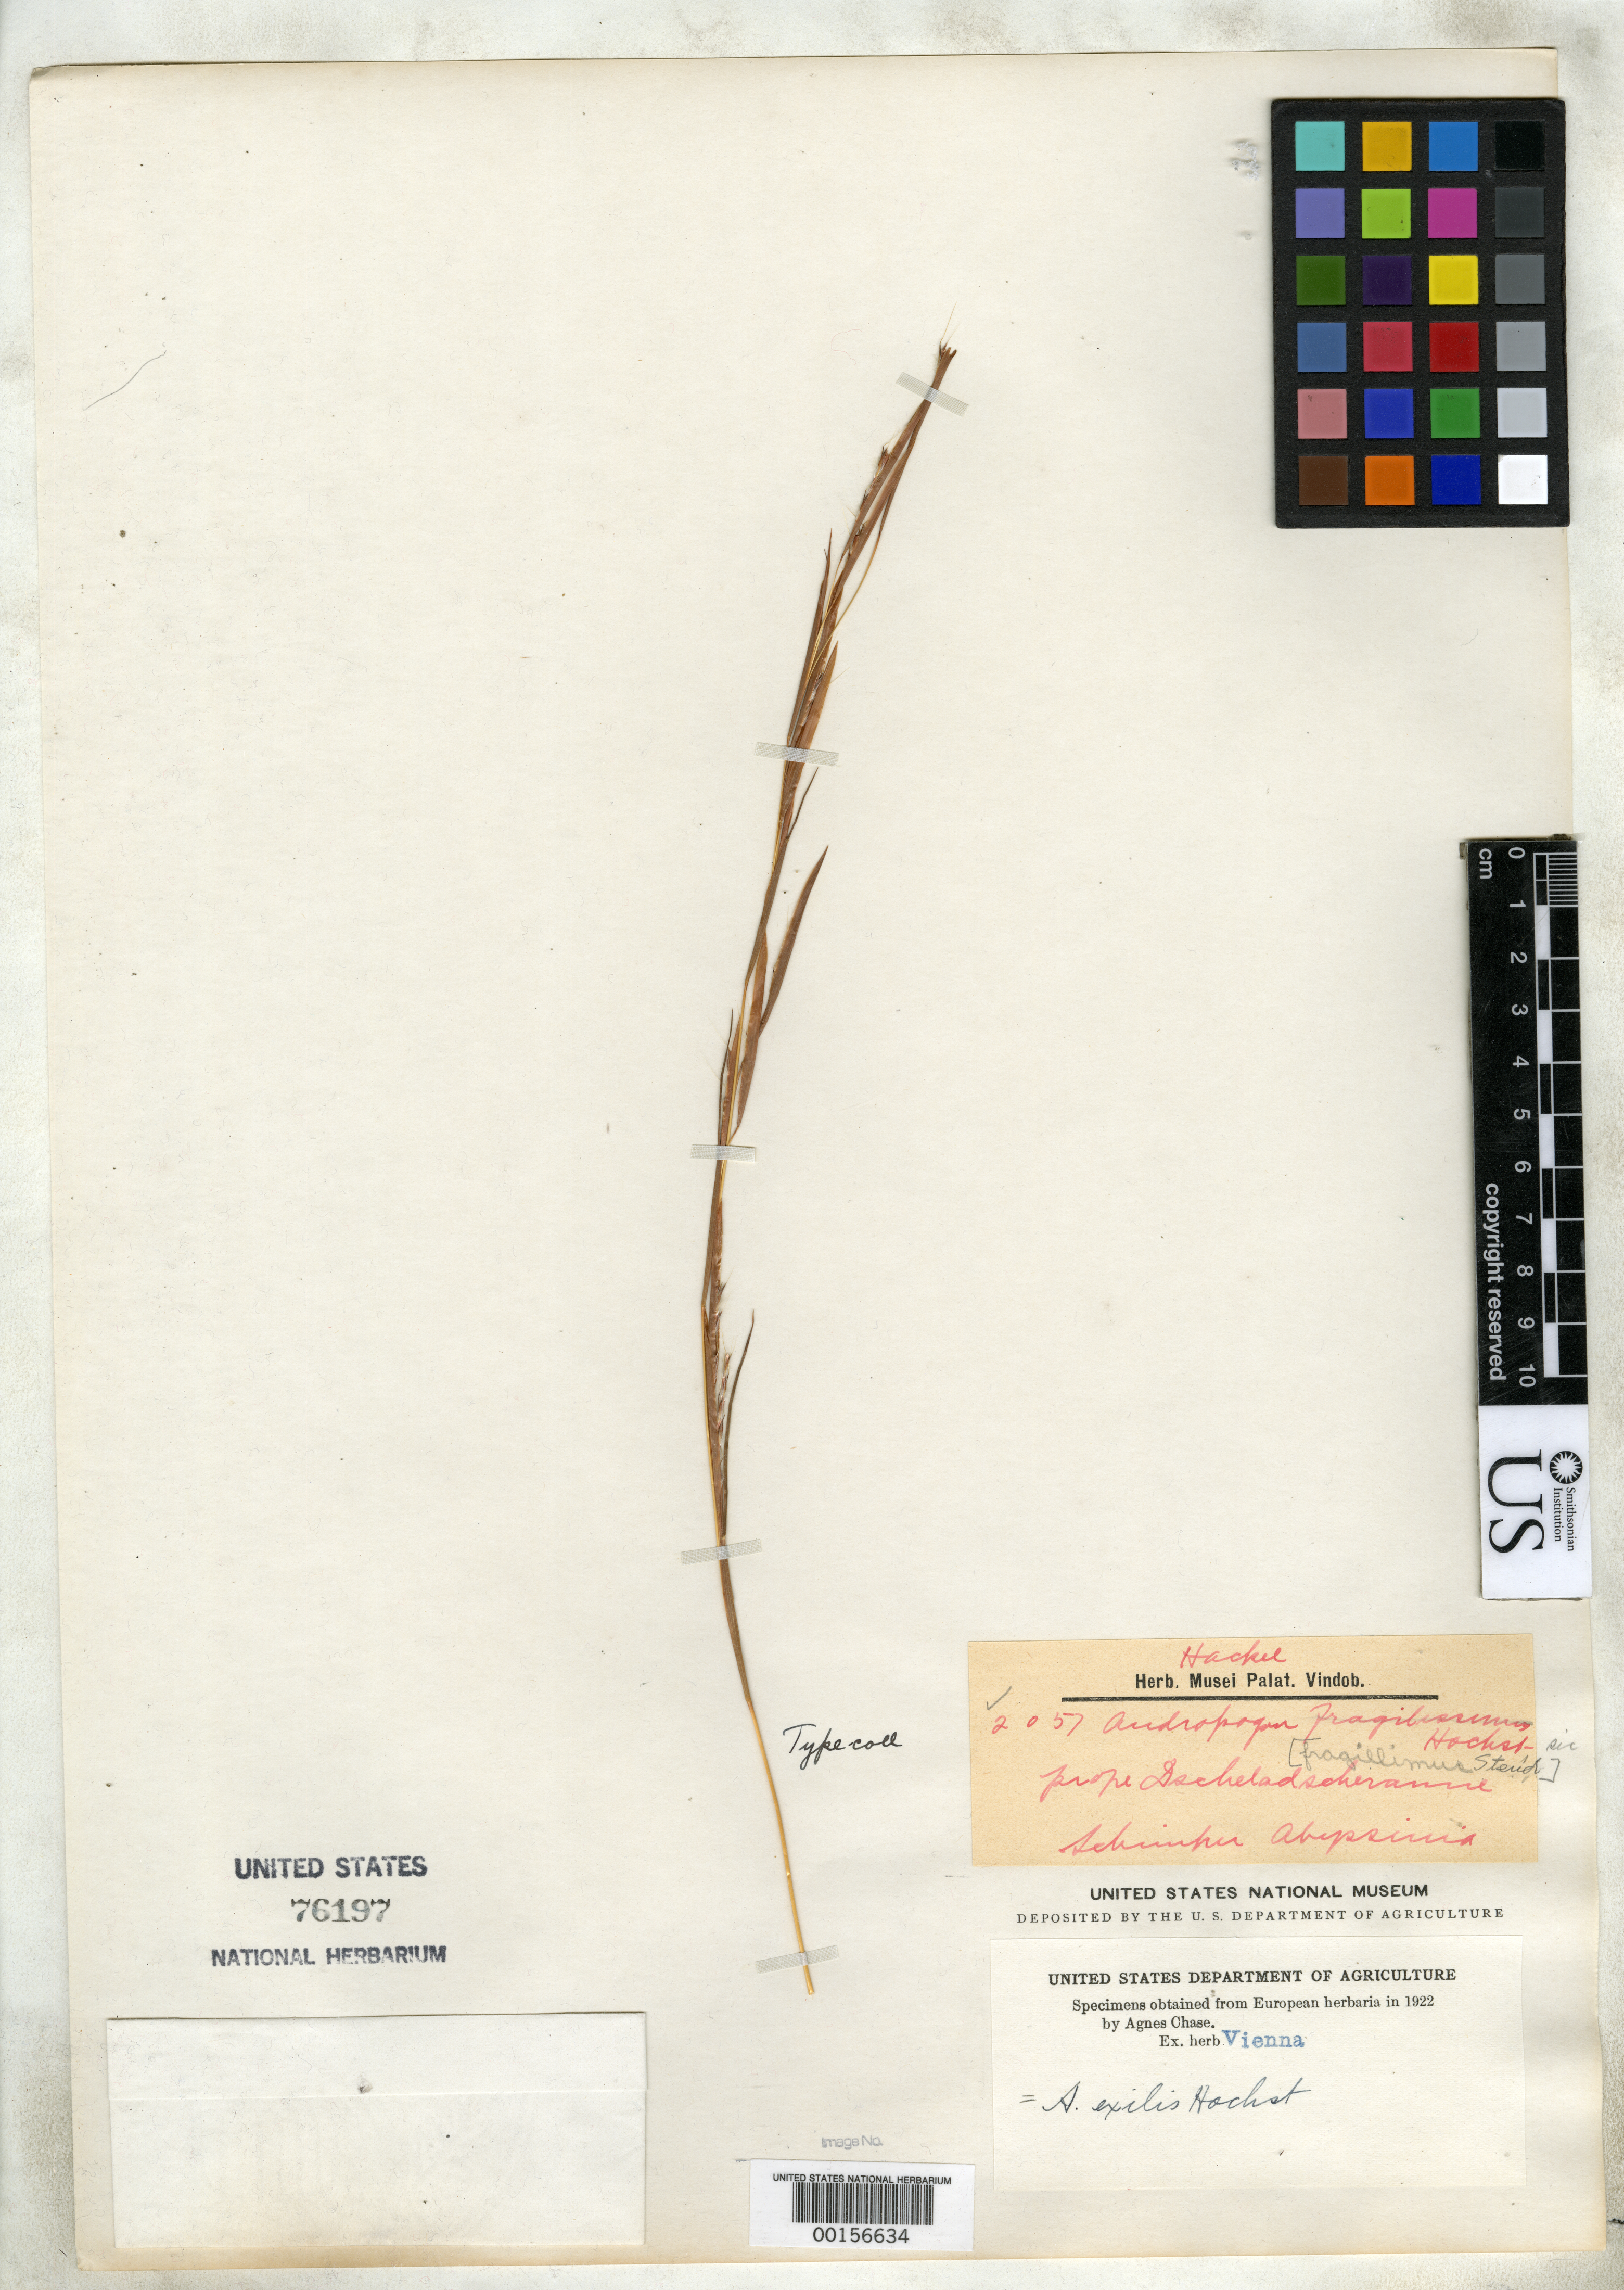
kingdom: Plantae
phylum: Tracheophyta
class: Liliopsida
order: Poales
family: Poaceae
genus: Andropogon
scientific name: Andropogon fragillimus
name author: Hochst. ex Steud.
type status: Type Fragment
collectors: G. W. Schimper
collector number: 2057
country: Ethiopia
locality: Abyssinia, prope Gscheladscheranne.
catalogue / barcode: US 76197